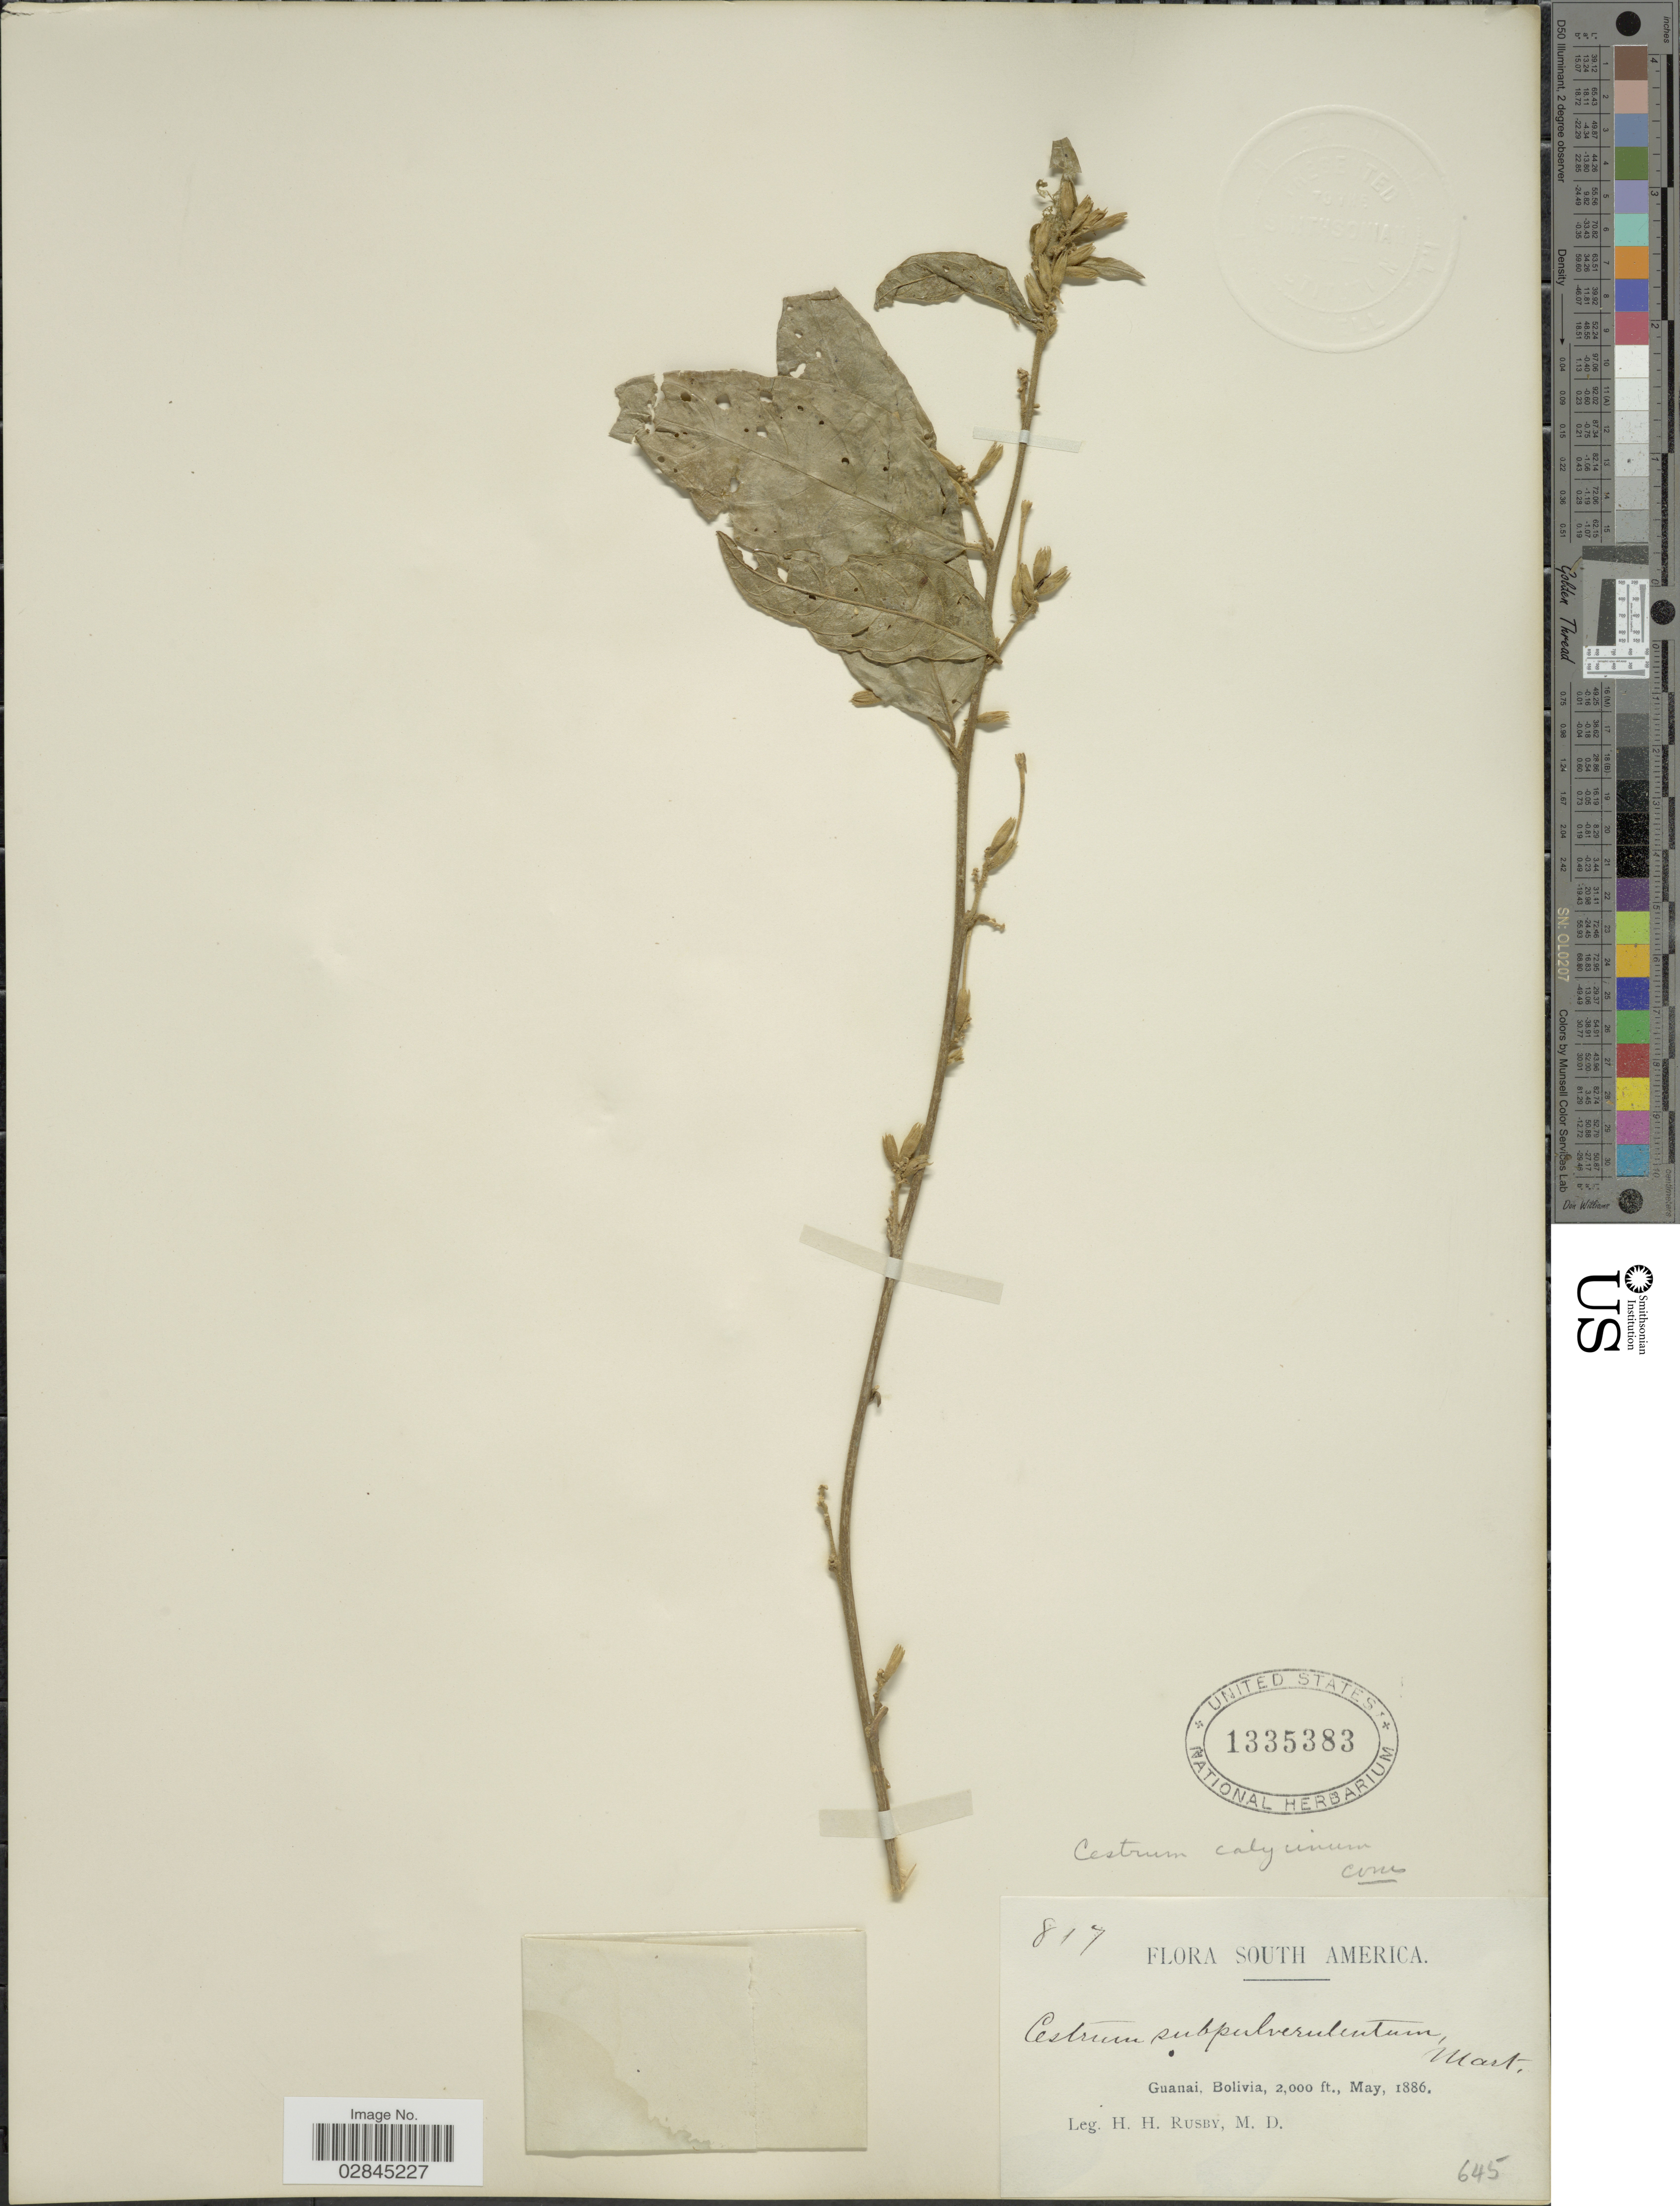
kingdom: Plantae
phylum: Tracheophyta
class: Magnoliopsida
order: Solanales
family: Solanaceae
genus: Cestrum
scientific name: Cestrum strigillatum var. calycinum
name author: Ruiz & Pav.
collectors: H. H. Rusby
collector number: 817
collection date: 1886-05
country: Bolivia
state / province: La Páz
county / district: Larecaja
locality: Guanay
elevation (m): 610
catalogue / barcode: US 1335383